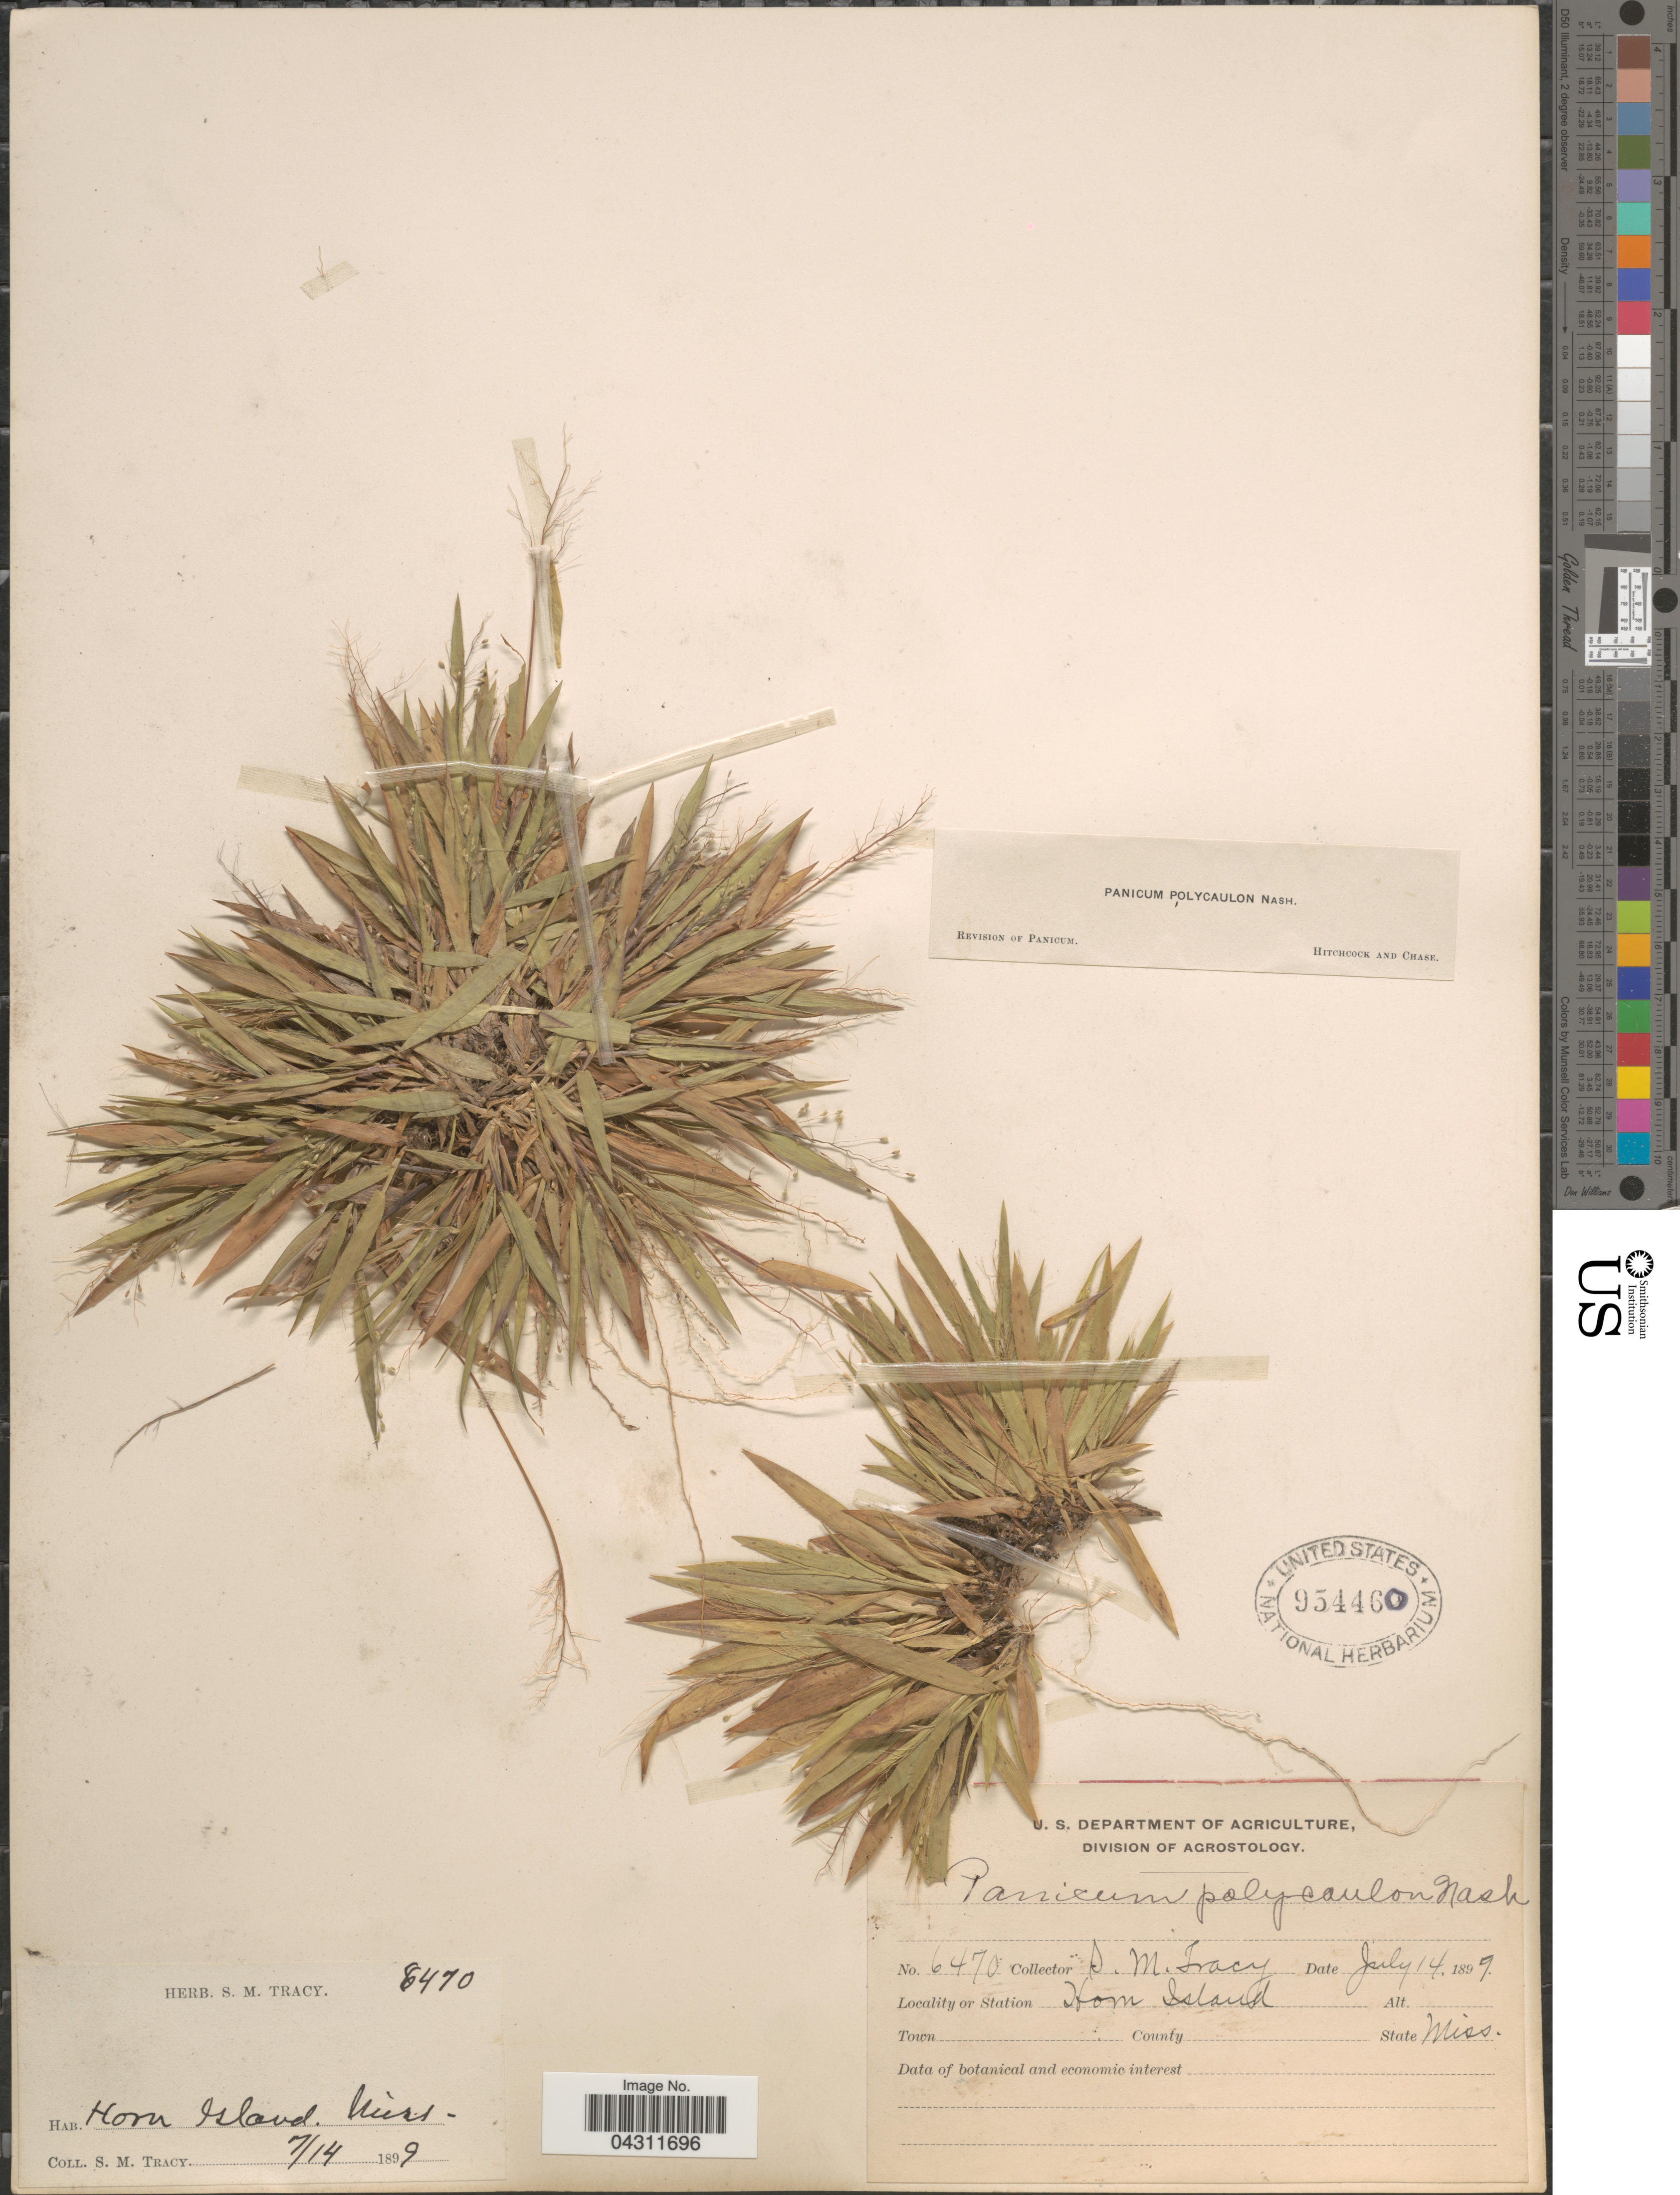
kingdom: Plantae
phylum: Tracheophyta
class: Liliopsida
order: Poales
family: Poaceae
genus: Dichanthelium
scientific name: Dichanthelium strigosum var. glabrescens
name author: (Griseb.) Freckmann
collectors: S. M. Tracy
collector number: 6470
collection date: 1899-07-14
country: United States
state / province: Mississippi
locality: Horn Island.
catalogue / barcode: US 954460